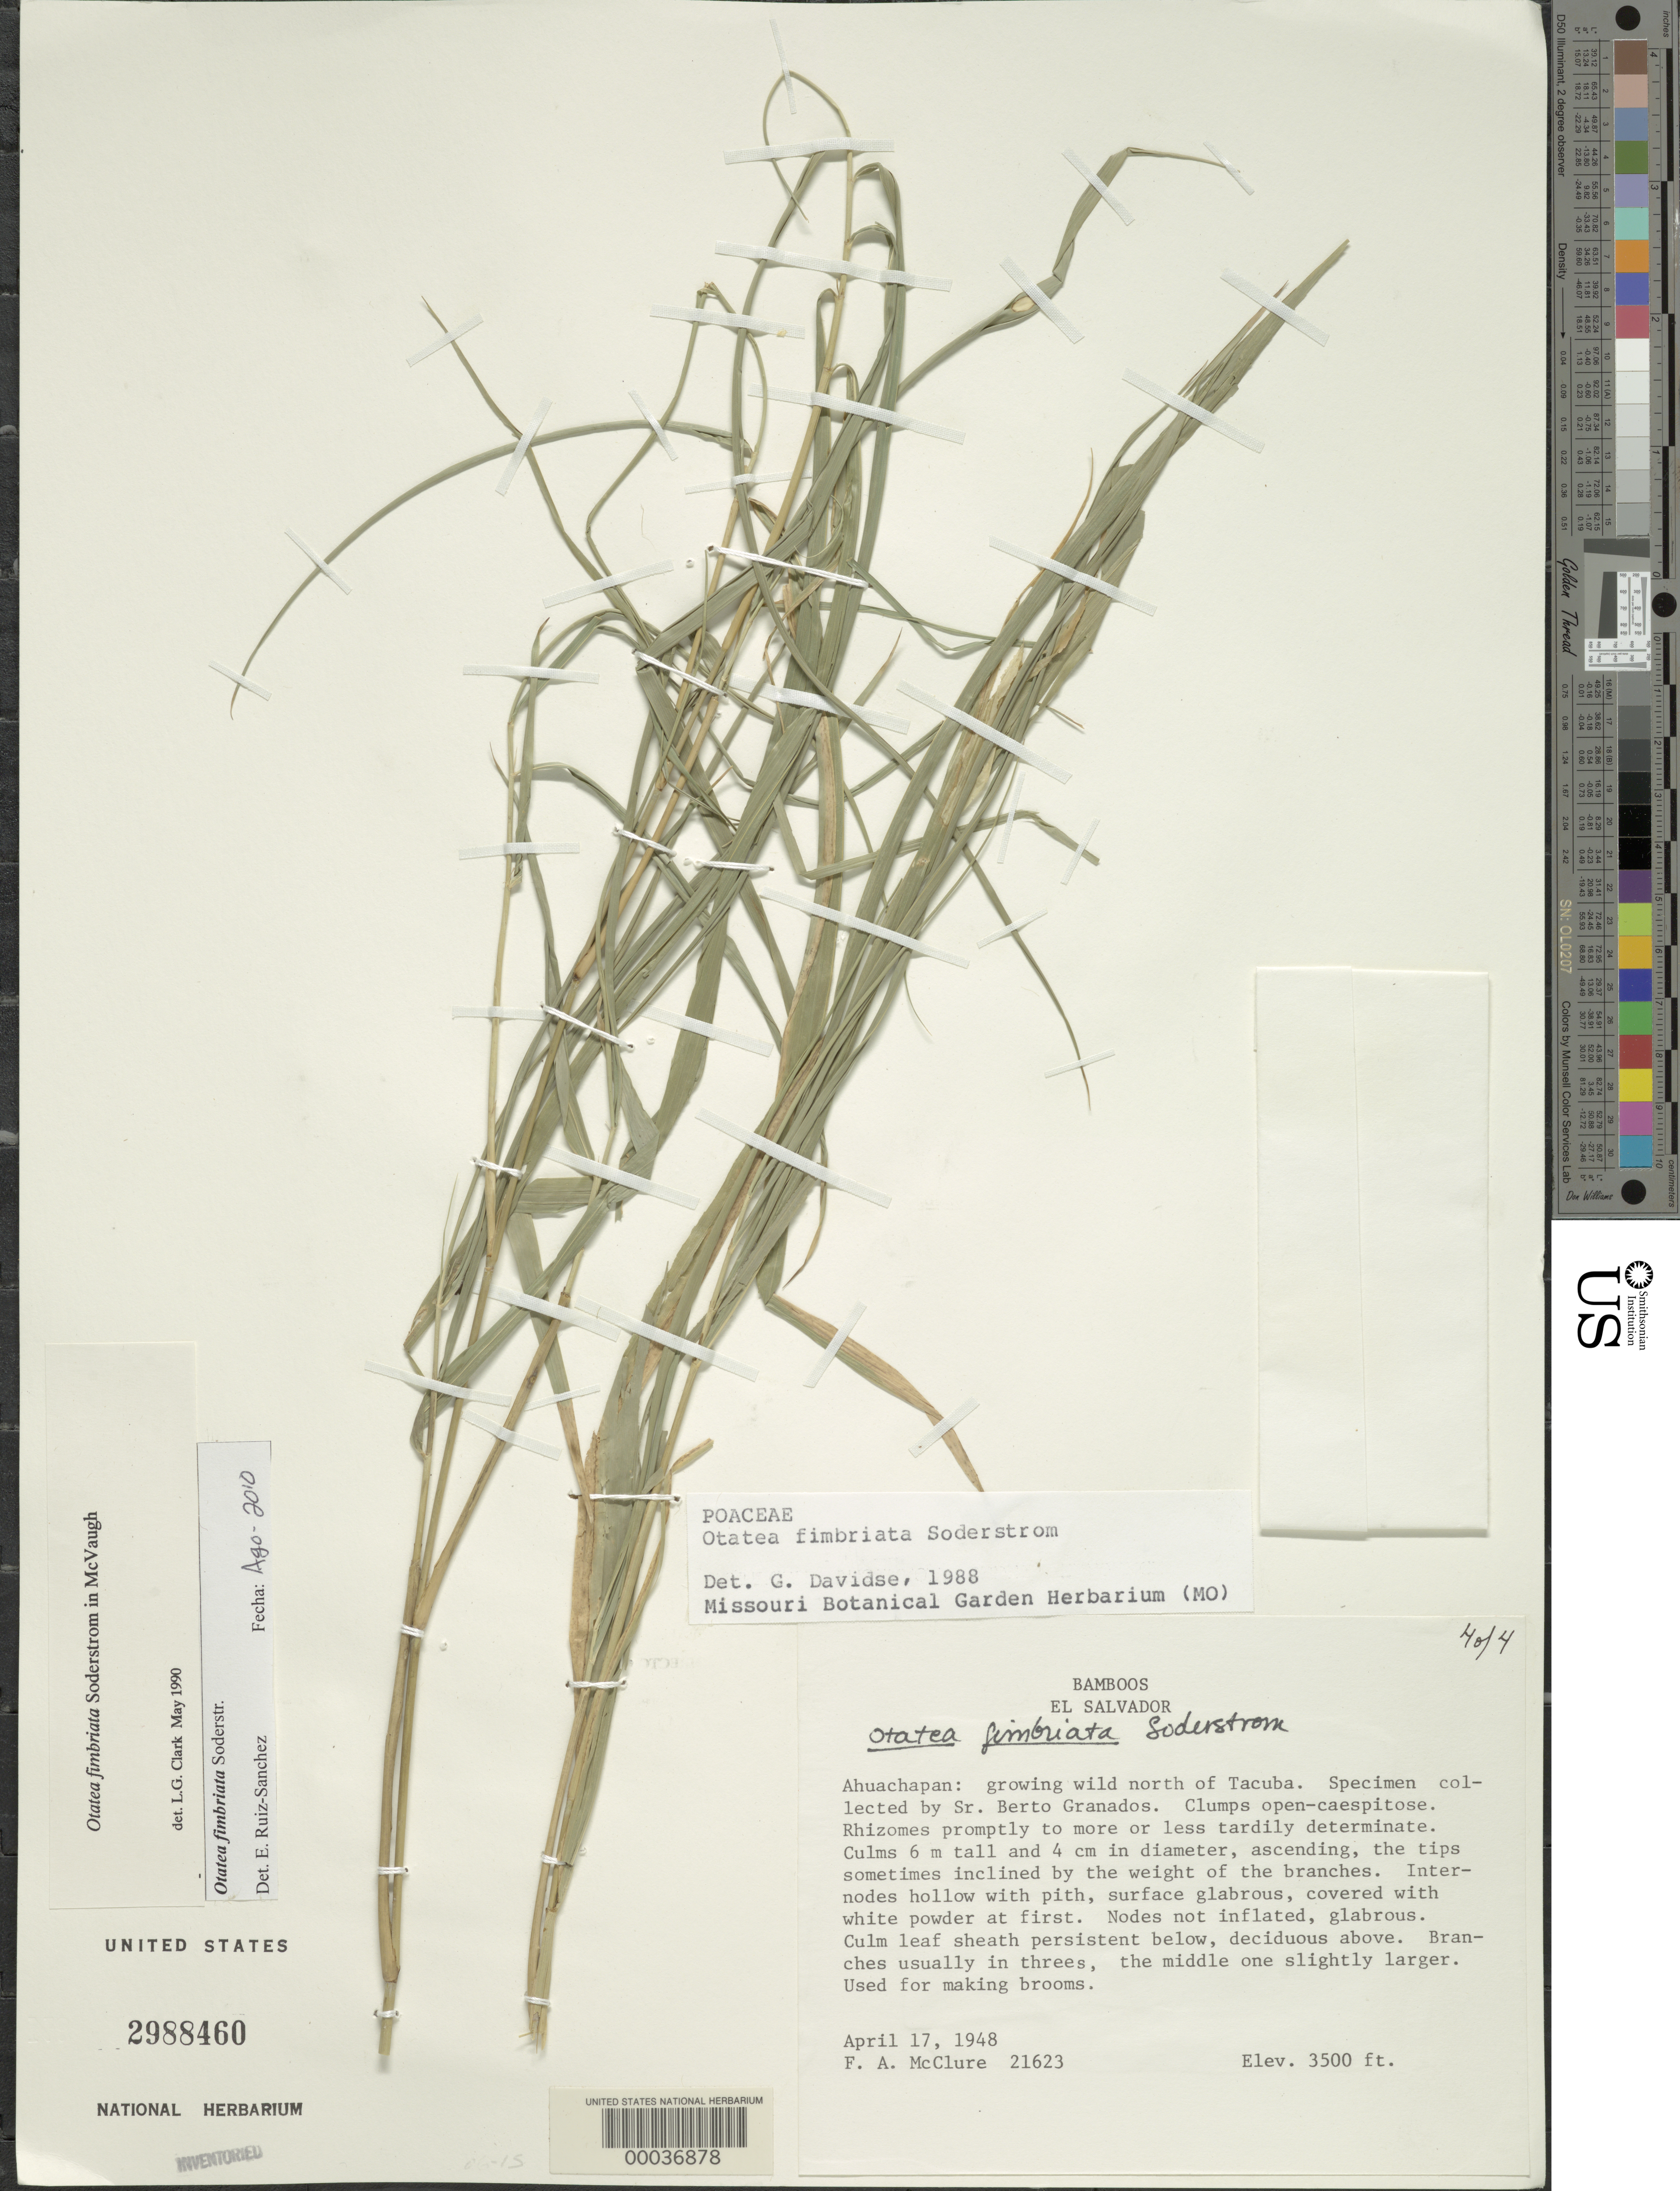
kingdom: Plantae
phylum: Tracheophyta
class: Liliopsida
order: Poales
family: Poaceae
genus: Otatea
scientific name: Otatea fimbriata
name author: Soderstr. in McVaugh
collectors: F. A. McClure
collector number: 21623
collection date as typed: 17 Apr 1948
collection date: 1948-04-17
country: El Salvador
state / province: Ahuachapán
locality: Tacuba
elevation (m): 1068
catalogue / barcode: US 2988460